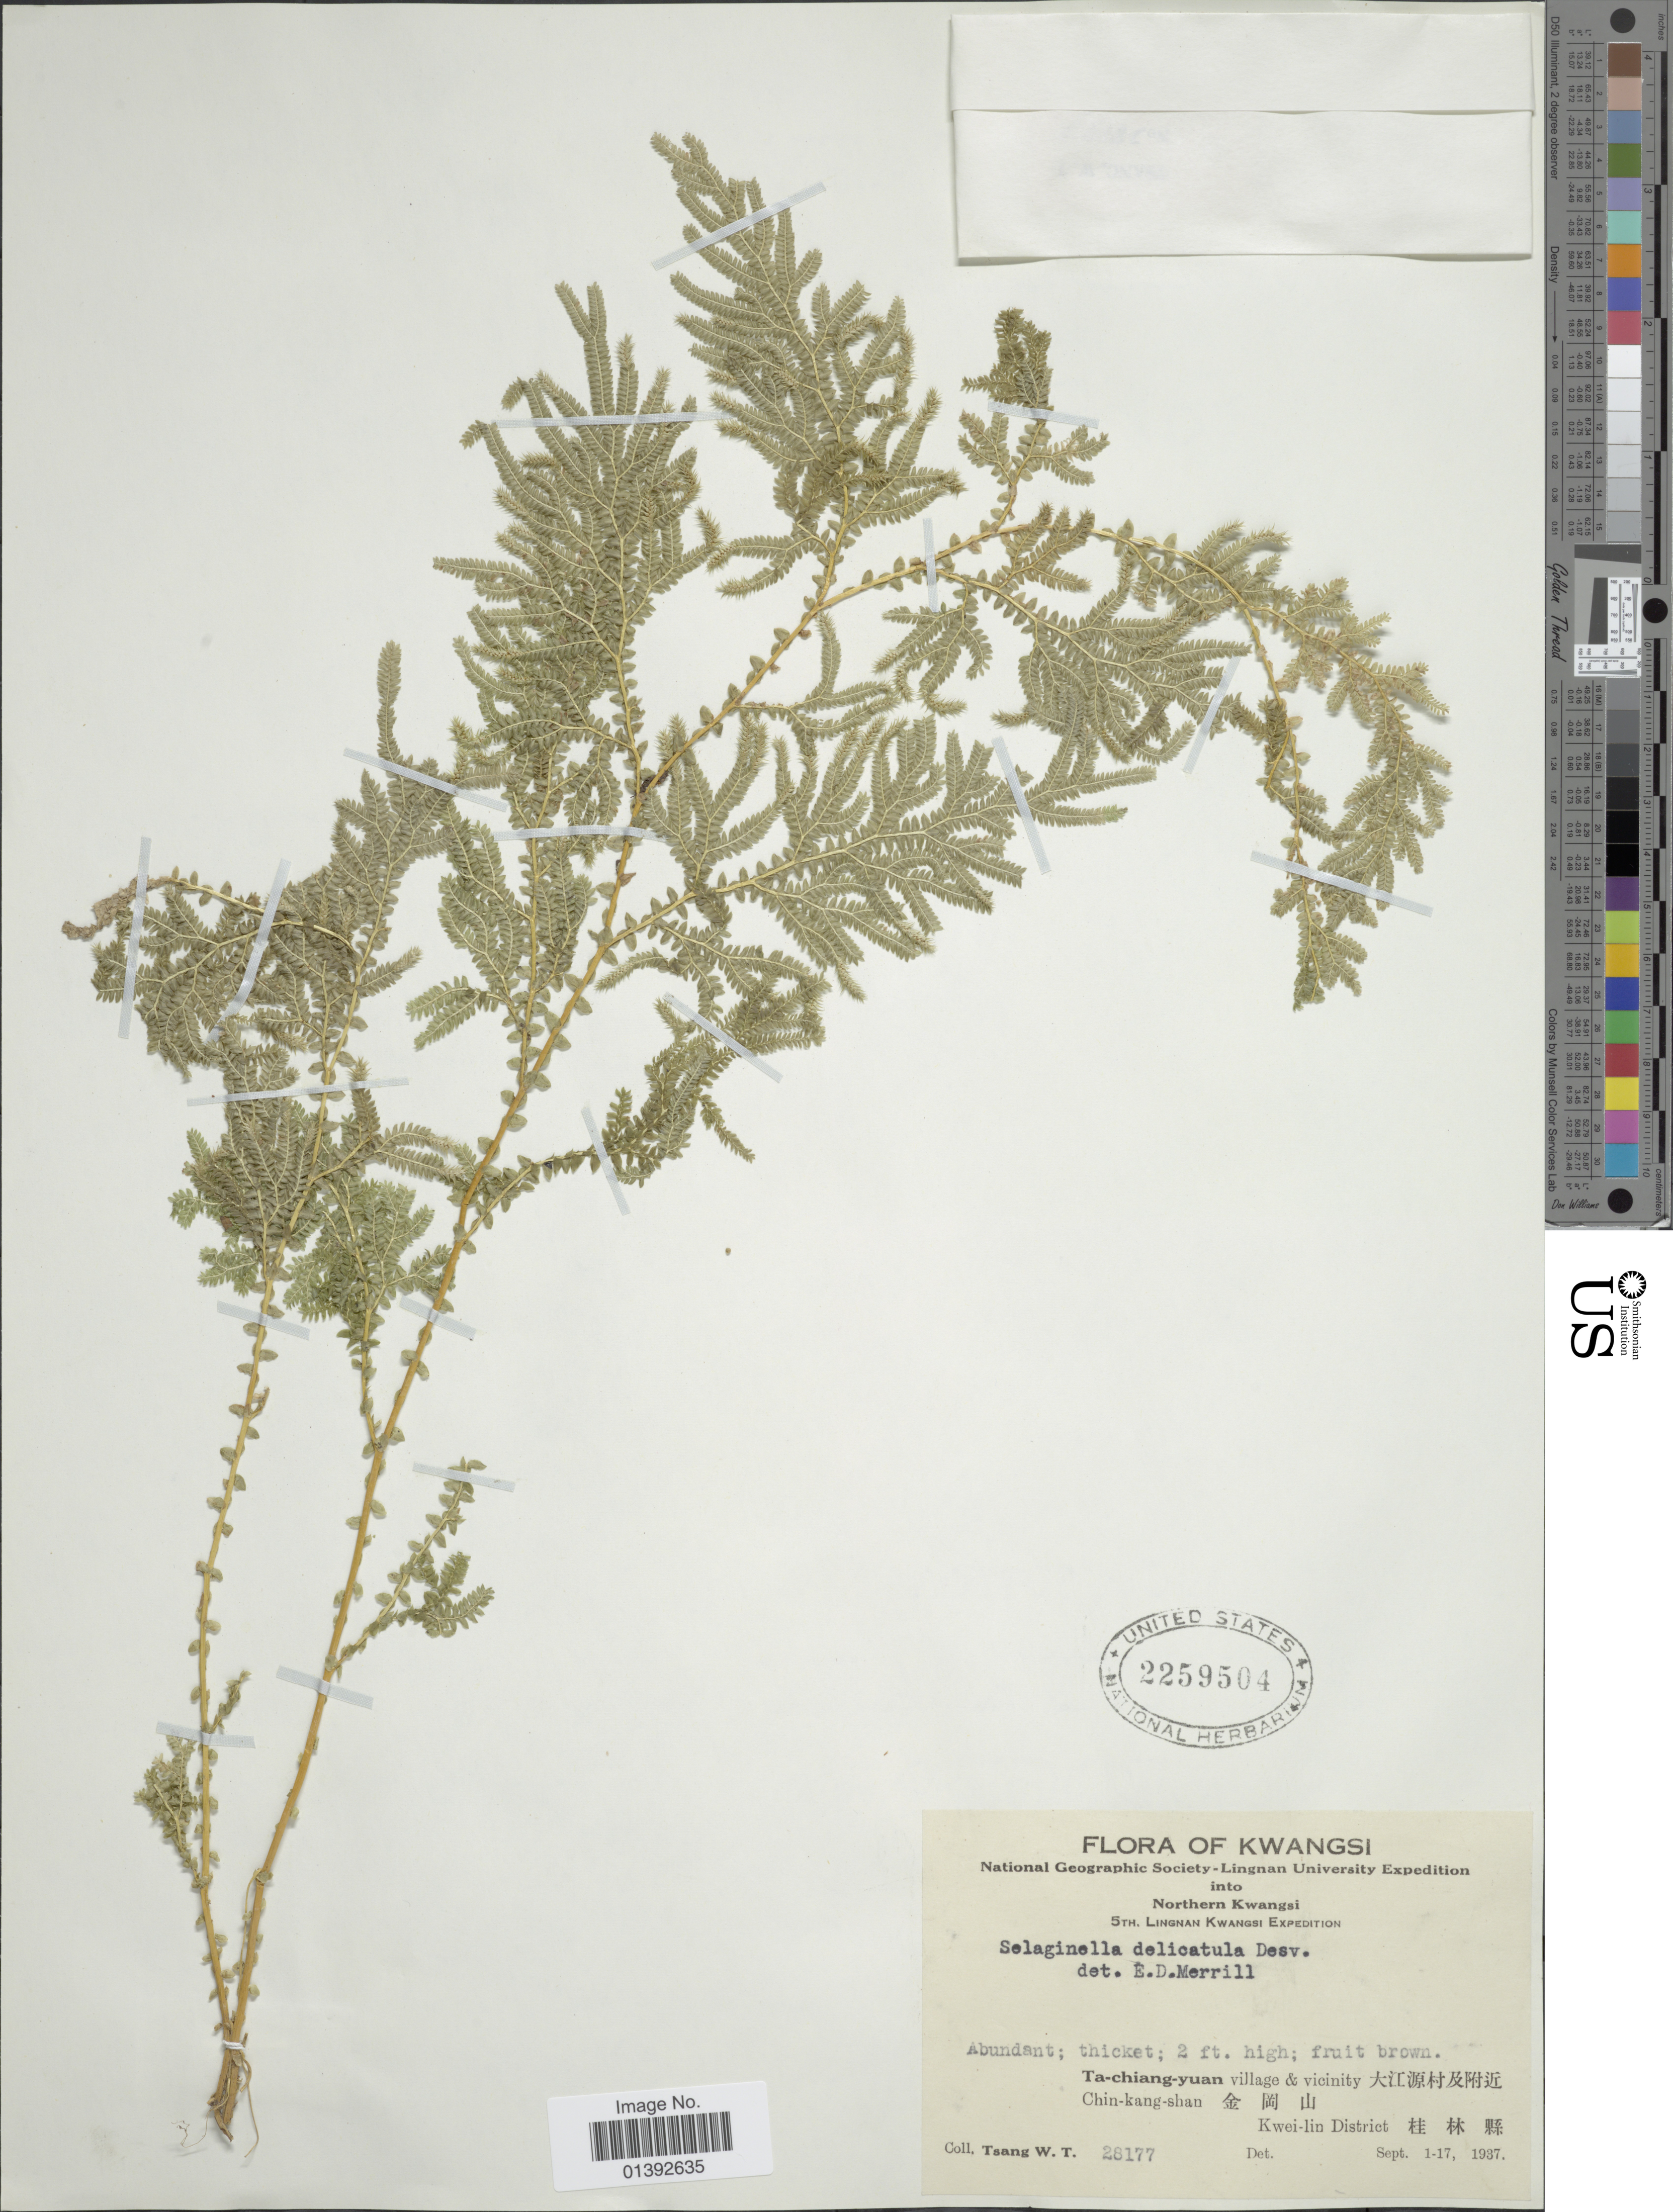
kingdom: Plantae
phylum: Tracheophyta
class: Lycopodiopsida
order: Selaginellales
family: Selaginellaceae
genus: Selaginella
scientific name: Selaginella delicatula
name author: (Desv.) Alston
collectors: W. T. Tsang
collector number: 28177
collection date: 1937-09-01/1937-09-17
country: China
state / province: Guangxi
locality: Kwangsi, Ta-chiang-yan village and vicinity, Chin-kang-shan, Kwei-lin District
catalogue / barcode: US 2259504